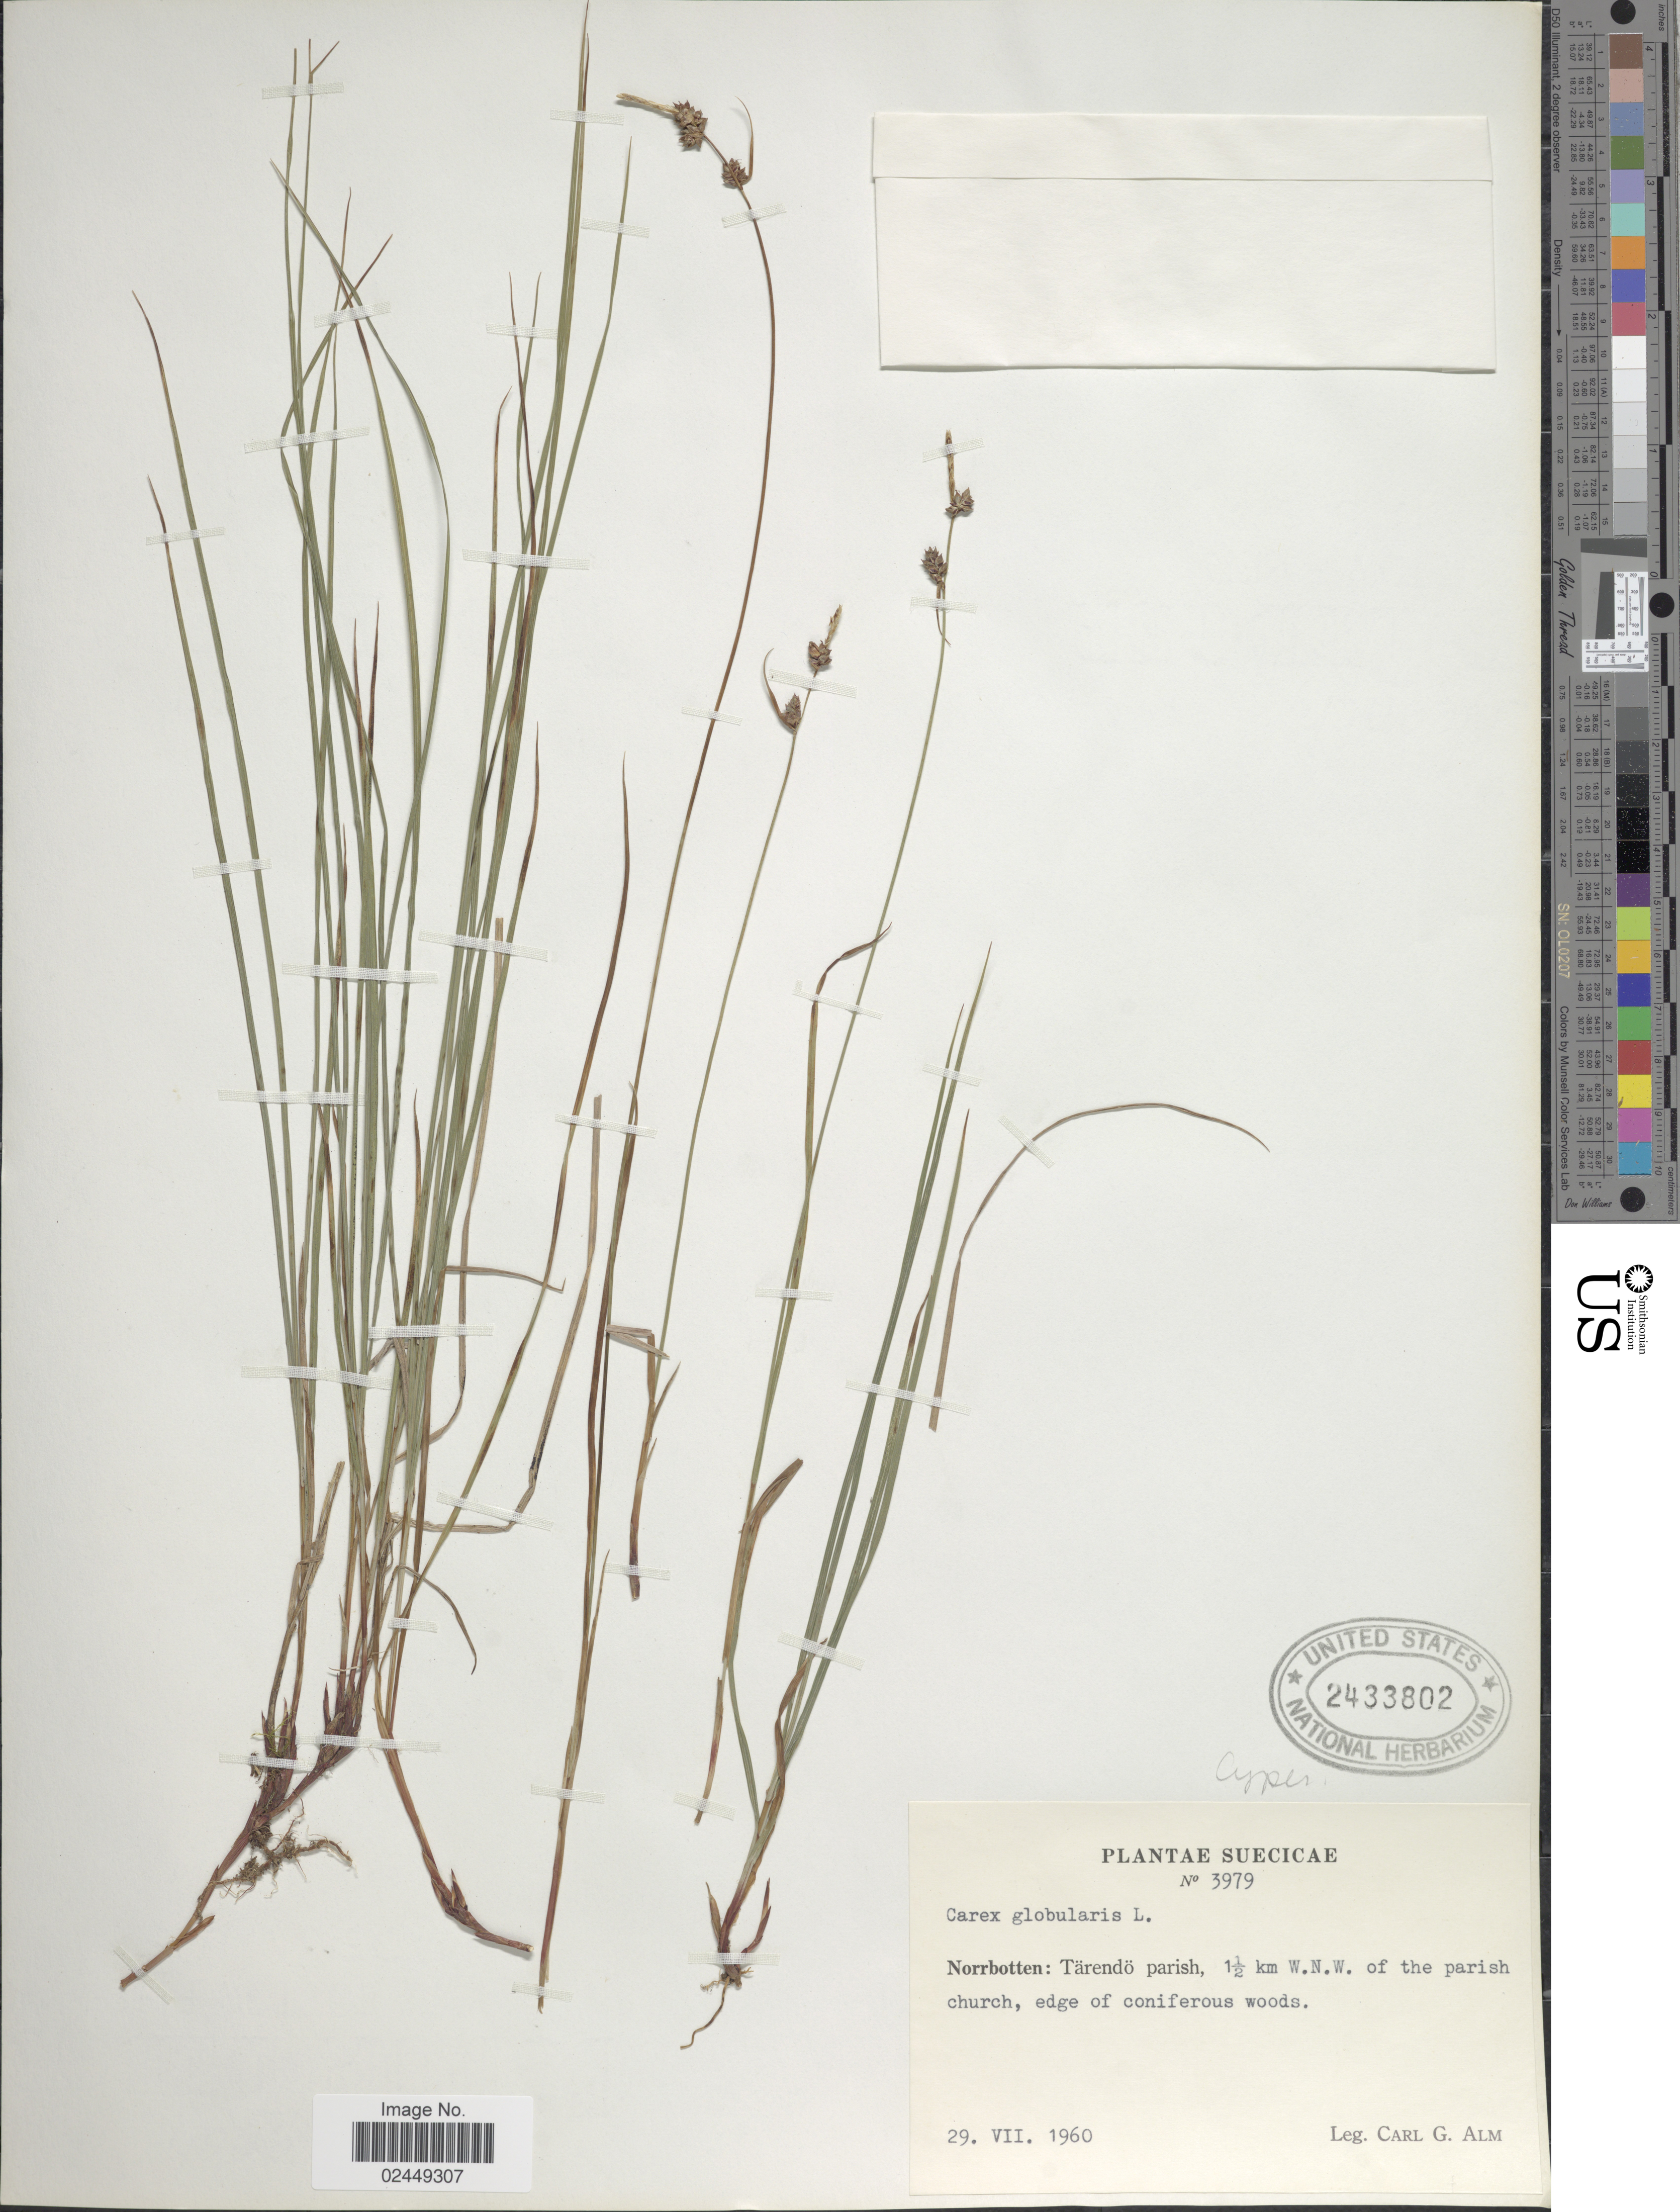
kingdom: Plantae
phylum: Tracheophyta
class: Liliopsida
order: Poales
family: Cyperaceae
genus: Carex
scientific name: Carex globularis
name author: L.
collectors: C. G. Alm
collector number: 3979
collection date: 1960-07-29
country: Sweden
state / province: Norrbotten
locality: Norrbotten: Tarendo parish, 1 1/2 km W.N.W. of the parish church, edge of coniferous woods. Suecicae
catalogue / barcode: US 2433802